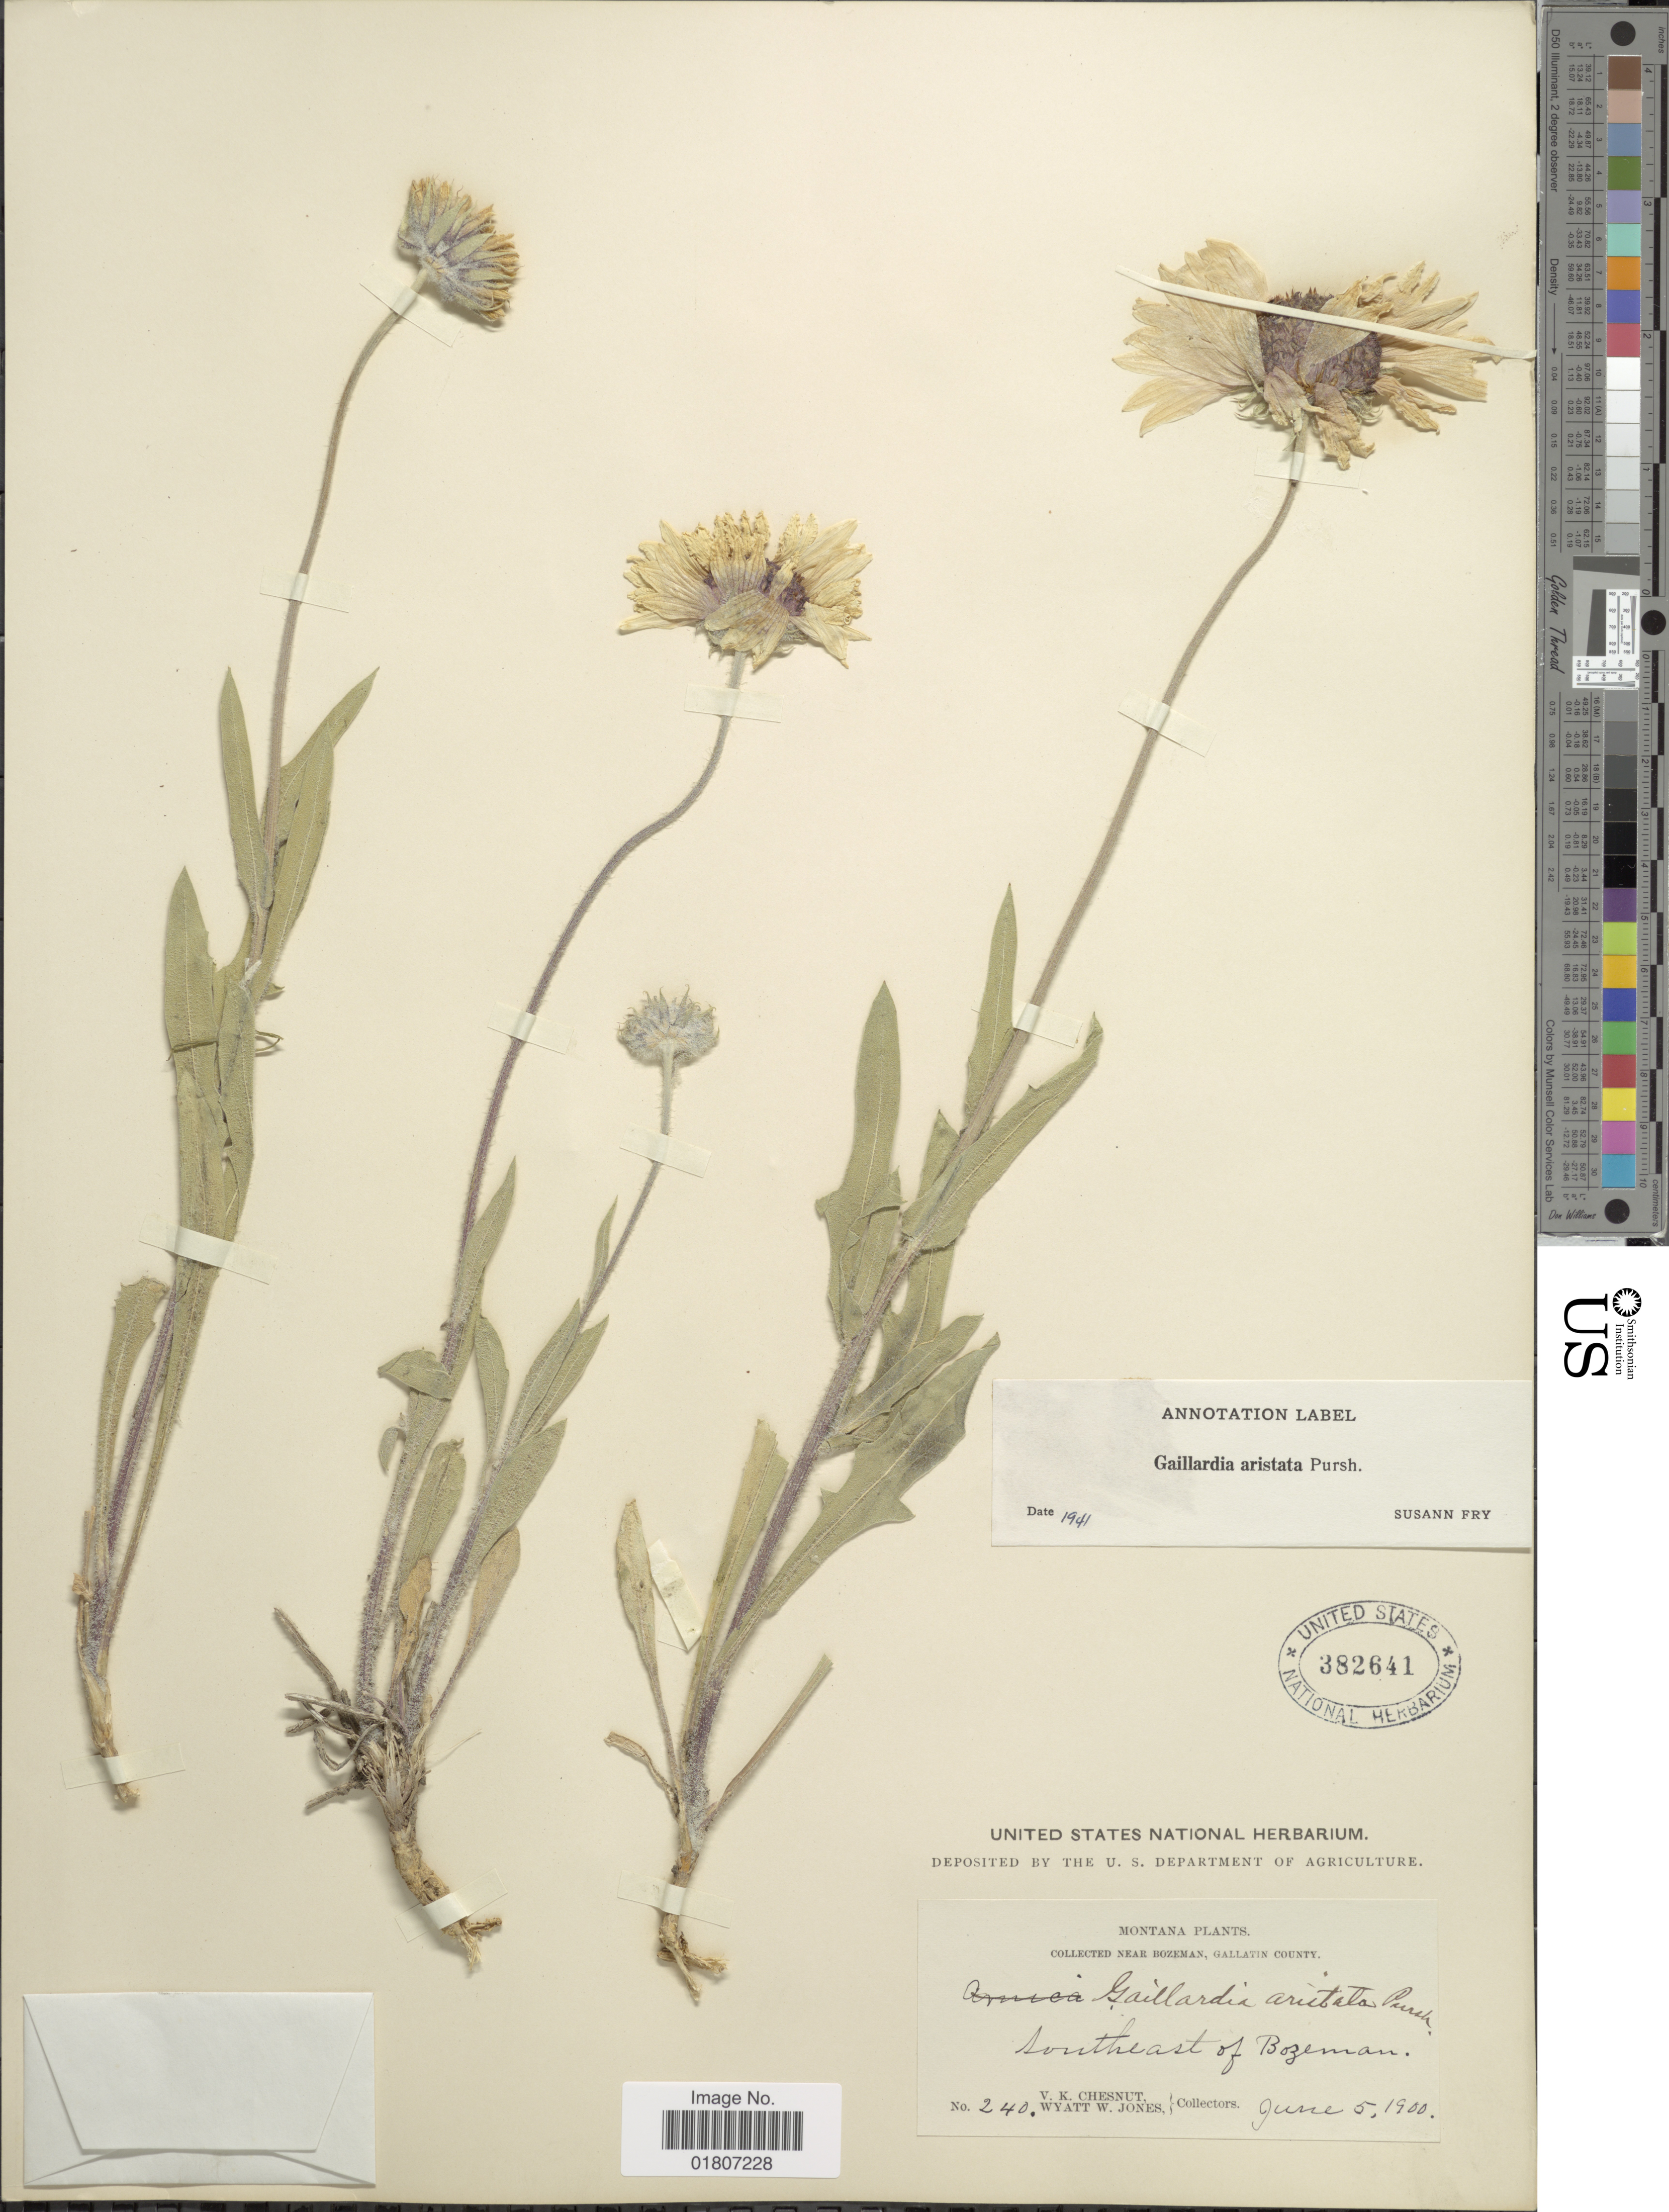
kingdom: Plantae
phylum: Tracheophyta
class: Magnoliopsida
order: Asterales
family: Asteraceae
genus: Gaillardia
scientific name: Gaillardia aristata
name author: Pursh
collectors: V. Chesnut & W. W. Jones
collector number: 240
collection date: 1900-06-05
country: United States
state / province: Montana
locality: Southeast of Bozeman. Near Bozeman, Gallatin County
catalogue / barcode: US 382641